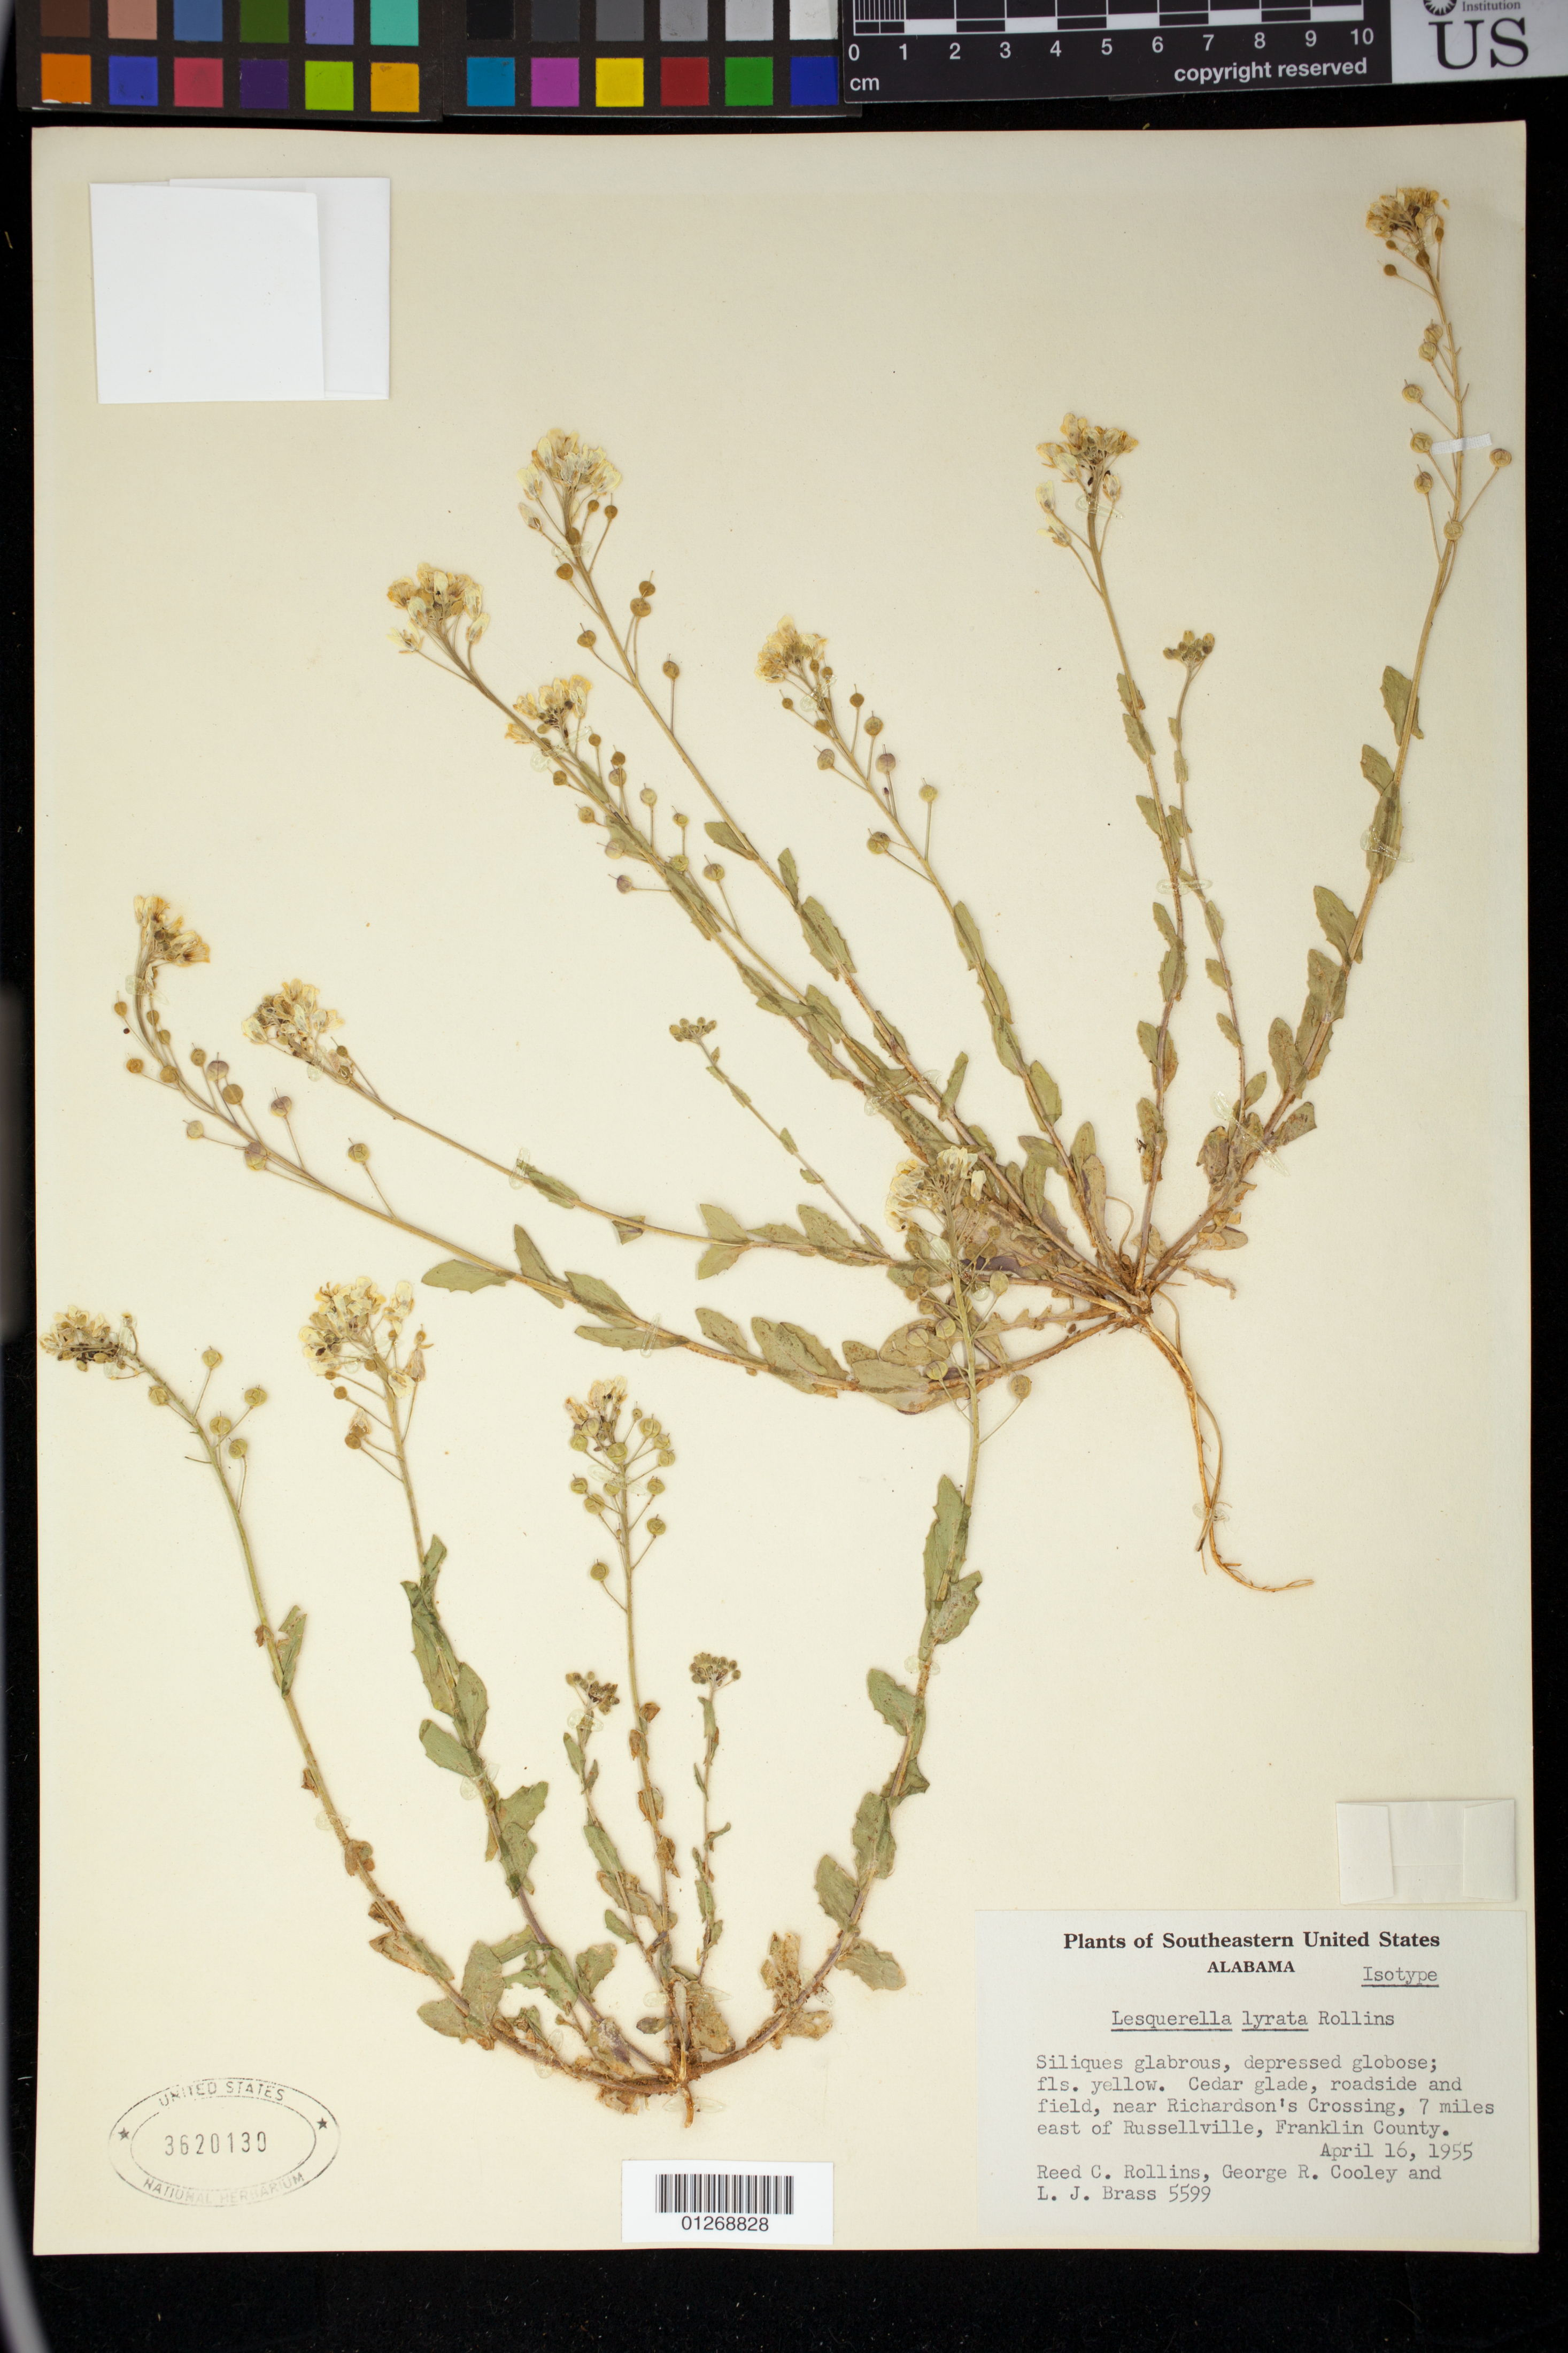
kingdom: Plantae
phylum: Tracheophyta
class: Magnoliopsida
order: Brassicales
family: Brassicaceae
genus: Lesquerella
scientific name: Lesquerella lyrata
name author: Rollins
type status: Isotype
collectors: R. C. Rollins, G. R. Cooley & L. J. Brass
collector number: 5599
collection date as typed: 16 Apr 1955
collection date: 1955-04-16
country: United States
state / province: Alabama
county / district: Franklin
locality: Near Richardson's Crossing, 7 miles east of Russellville, Franklin County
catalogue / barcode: US 3620130